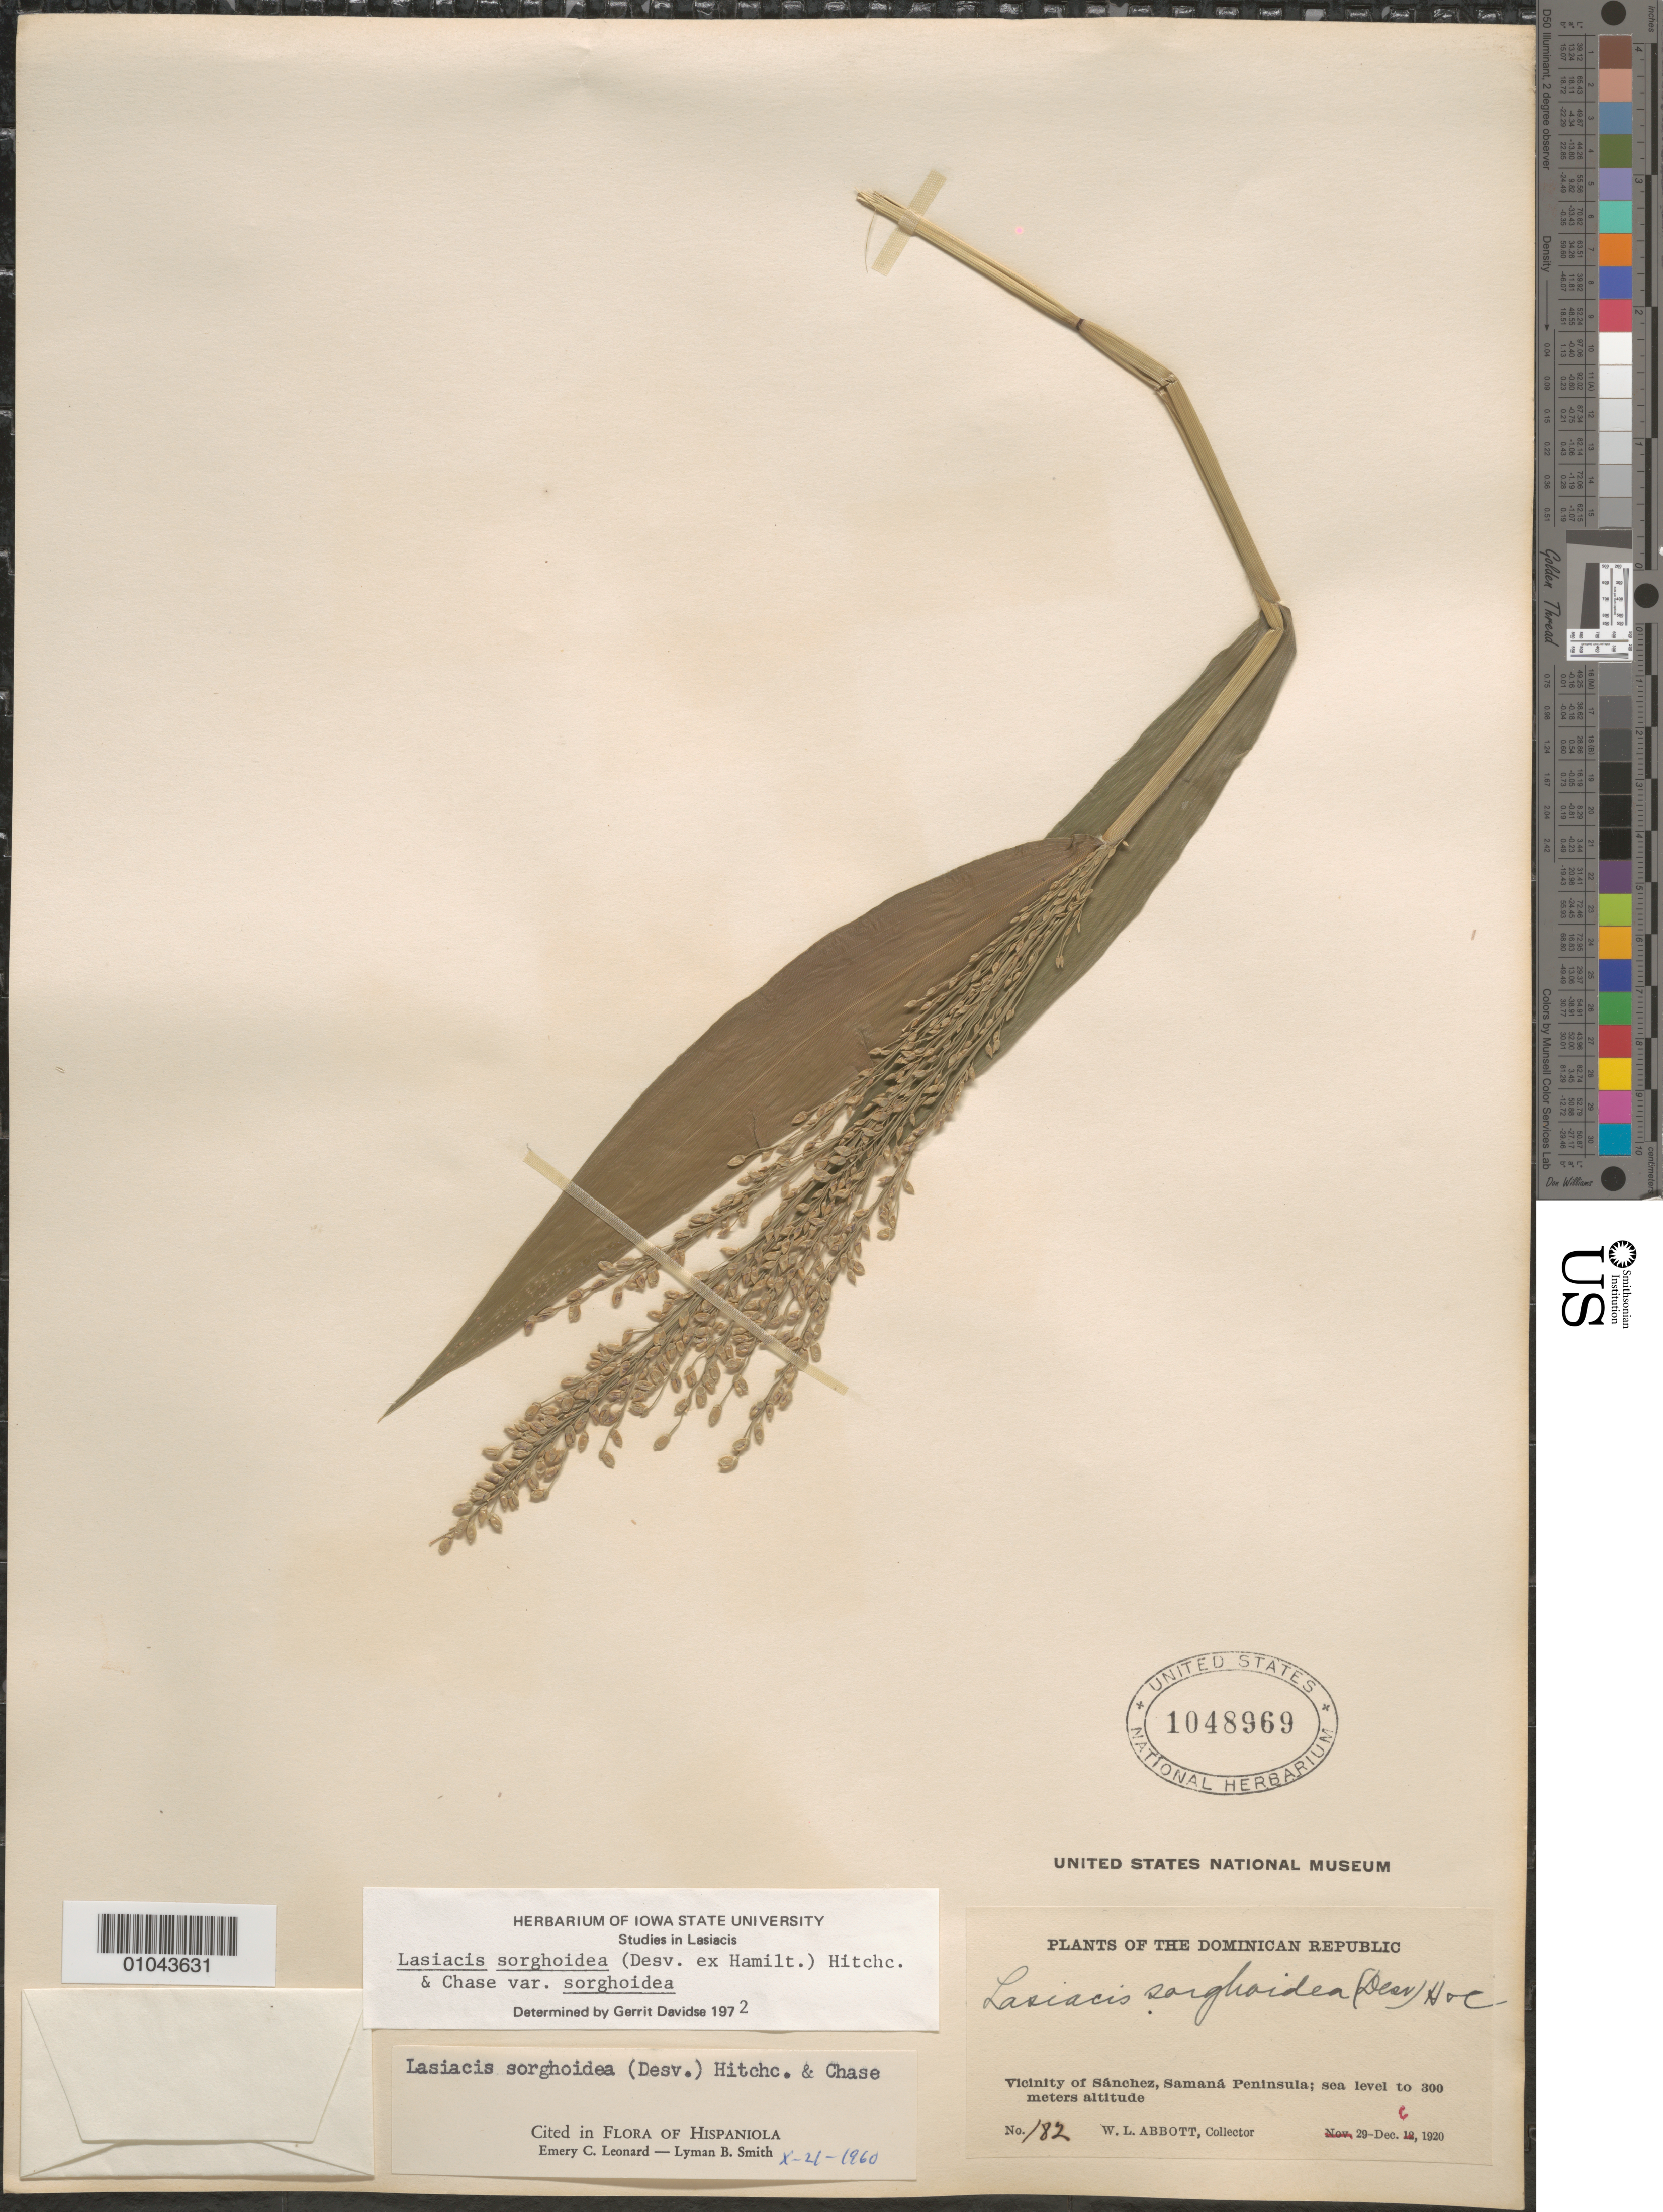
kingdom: Plantae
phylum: Tracheophyta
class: Liliopsida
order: Poales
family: Poaceae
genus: Lasiacis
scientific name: Lasiacis sorghoidea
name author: (Desv. ex Ham.) Hitchc. & Chase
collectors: W. L. Abbott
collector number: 182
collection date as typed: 29 Dec 1920 to 06 Dec 1920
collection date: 1920-12-06/1920-12-29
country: Dominican Republic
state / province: Sánchez Ramírez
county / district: Cotui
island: Hispaniola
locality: Vicinity of Sanchez, Samana Peninsula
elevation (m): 0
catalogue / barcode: US 1048969